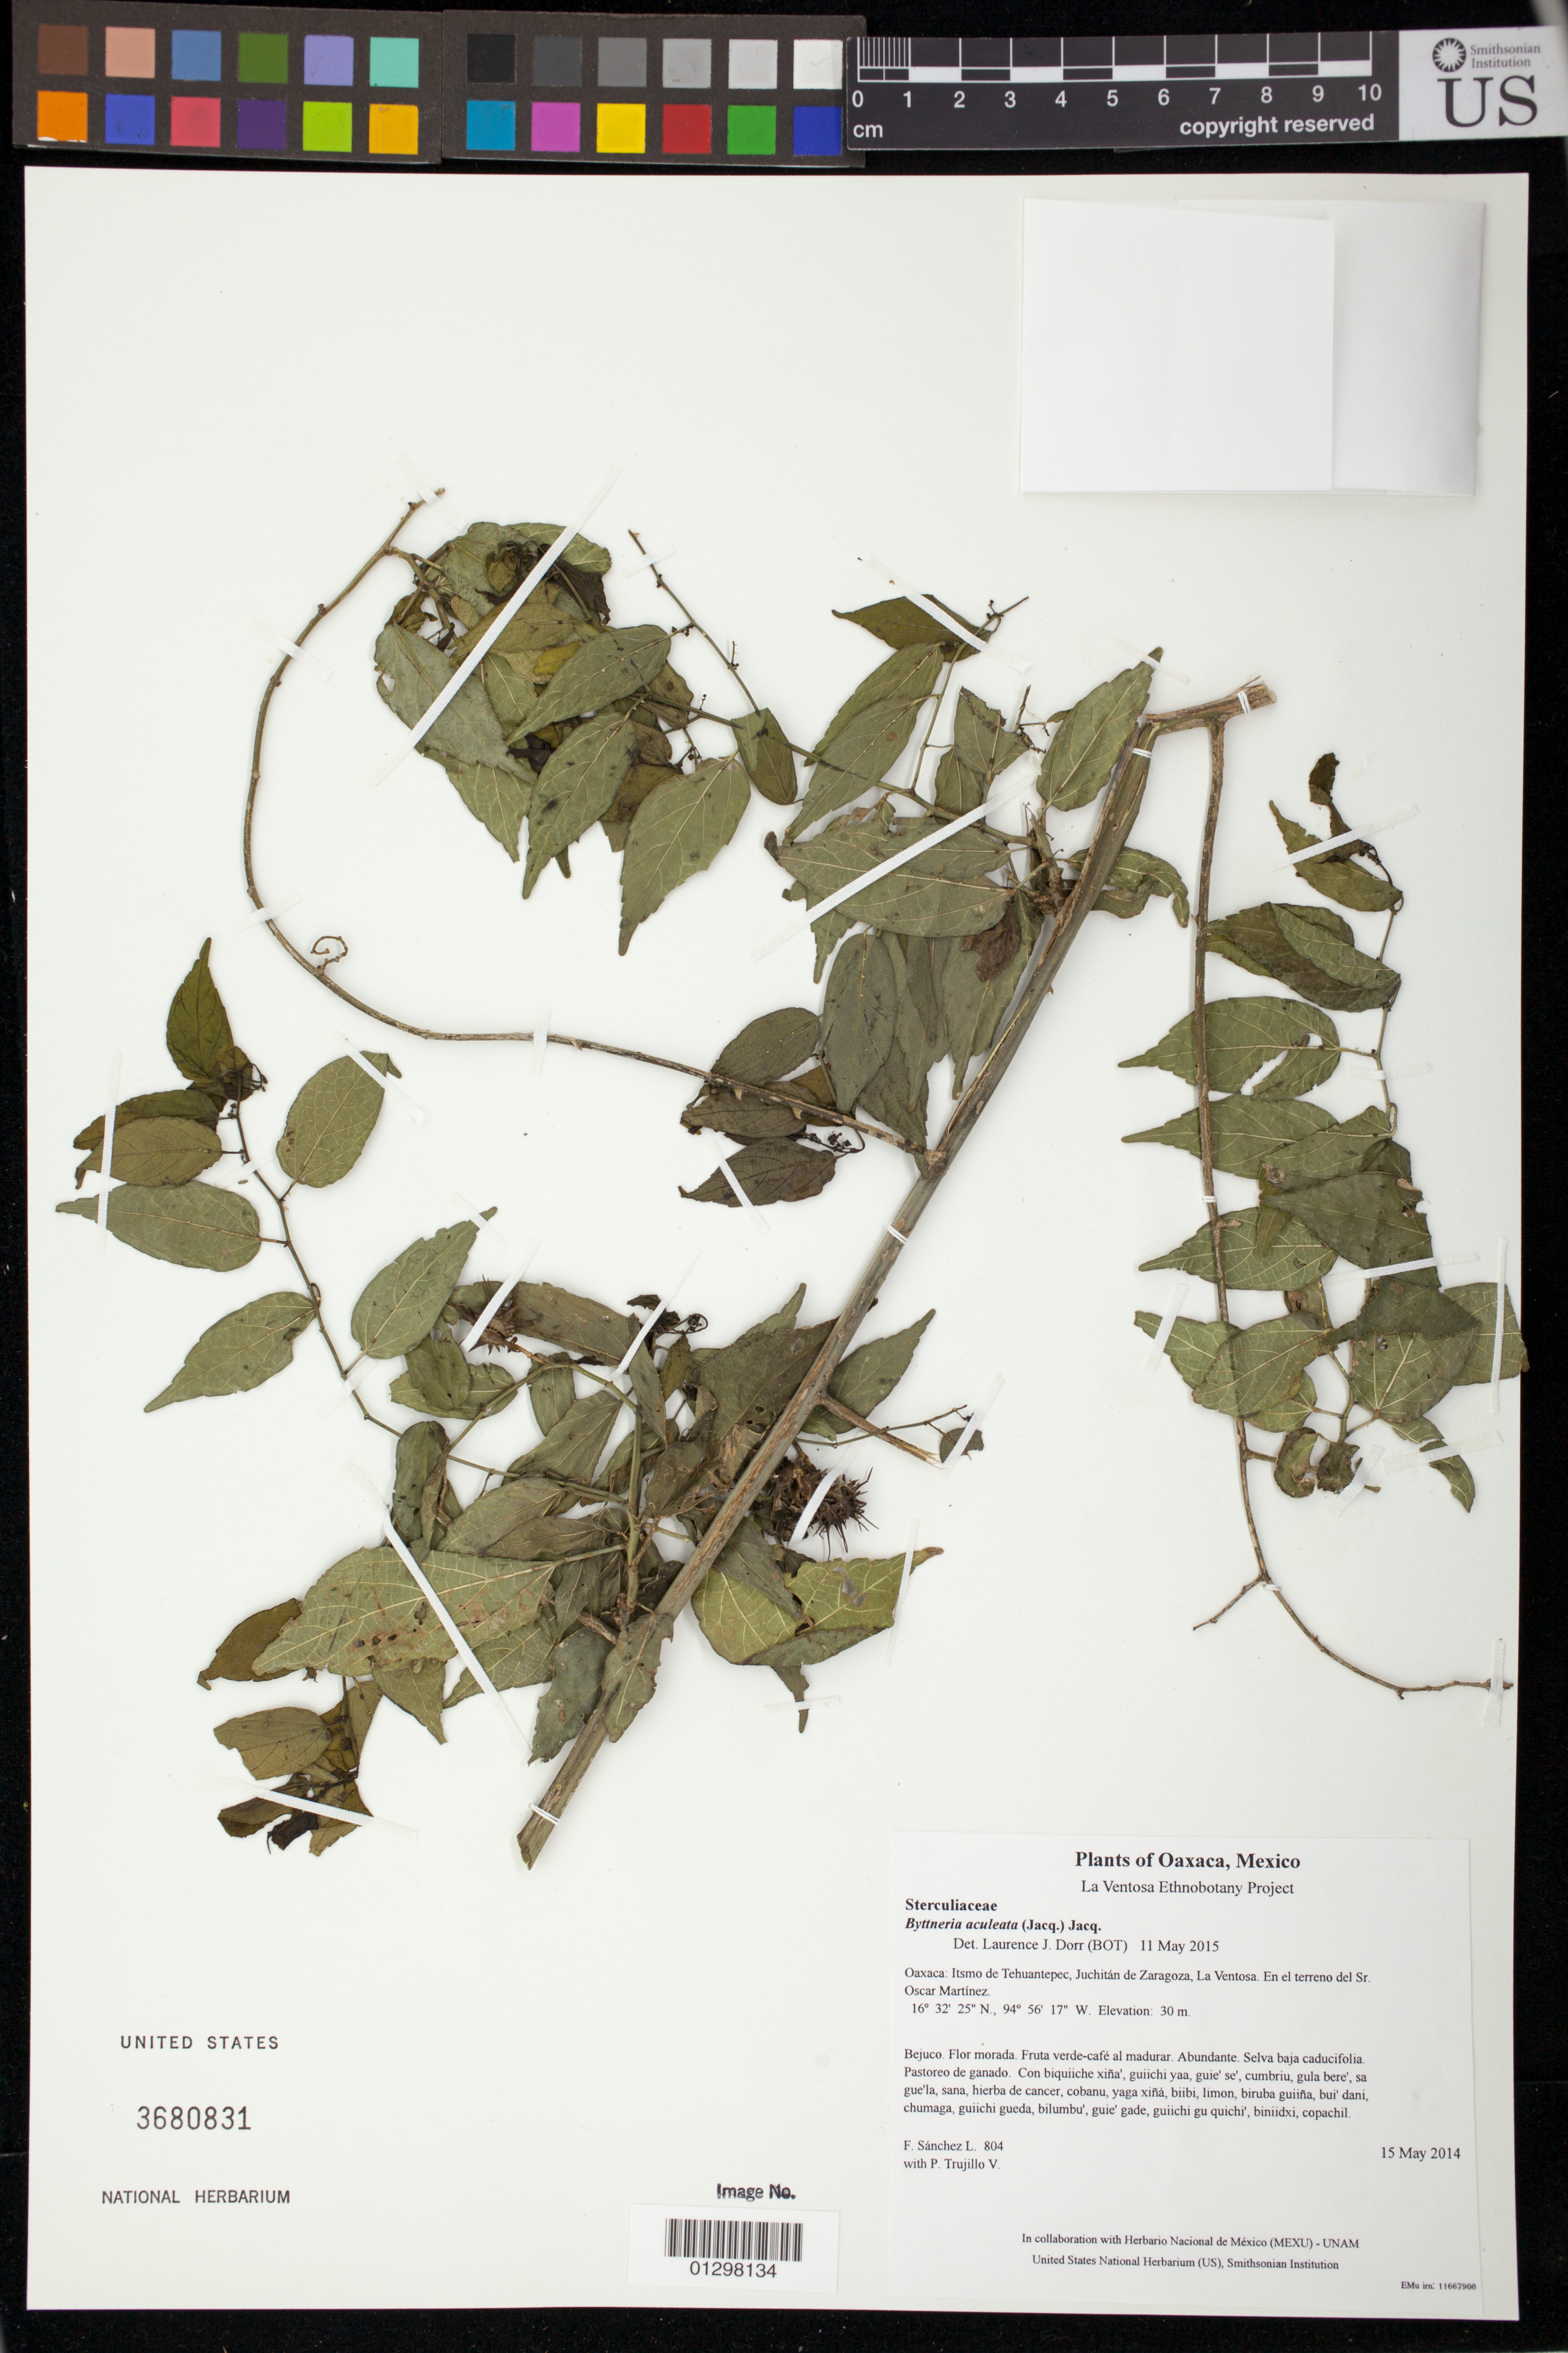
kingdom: Plantae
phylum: Tracheophyta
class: Magnoliopsida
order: Malvales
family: Malvaceae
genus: Byttneria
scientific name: Byttneria aculeata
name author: (Jacq.) Jacq.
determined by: Dorr, L. J., (BOT), Smithsonian Institution - National Museum of Natural History (UNITED STATES)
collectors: F. Sánchez L. & P. Trujillo V.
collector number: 804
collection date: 2014-05-15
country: Mexico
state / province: Oaxaca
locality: Itsmo de Tehuantepec, Juchitán de Zaragoza, La Ventosa. En el terreno del Sr. Oscar Martínez.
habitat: Selva baja caducifolia. Pastoreo de ganado.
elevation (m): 30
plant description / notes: JEBOT, MEXU, SERO, US; Luba'. Guie' nagu. Cuaananaxhi naga'-nagulla ni namuu . Stale.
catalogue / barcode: US 3680831